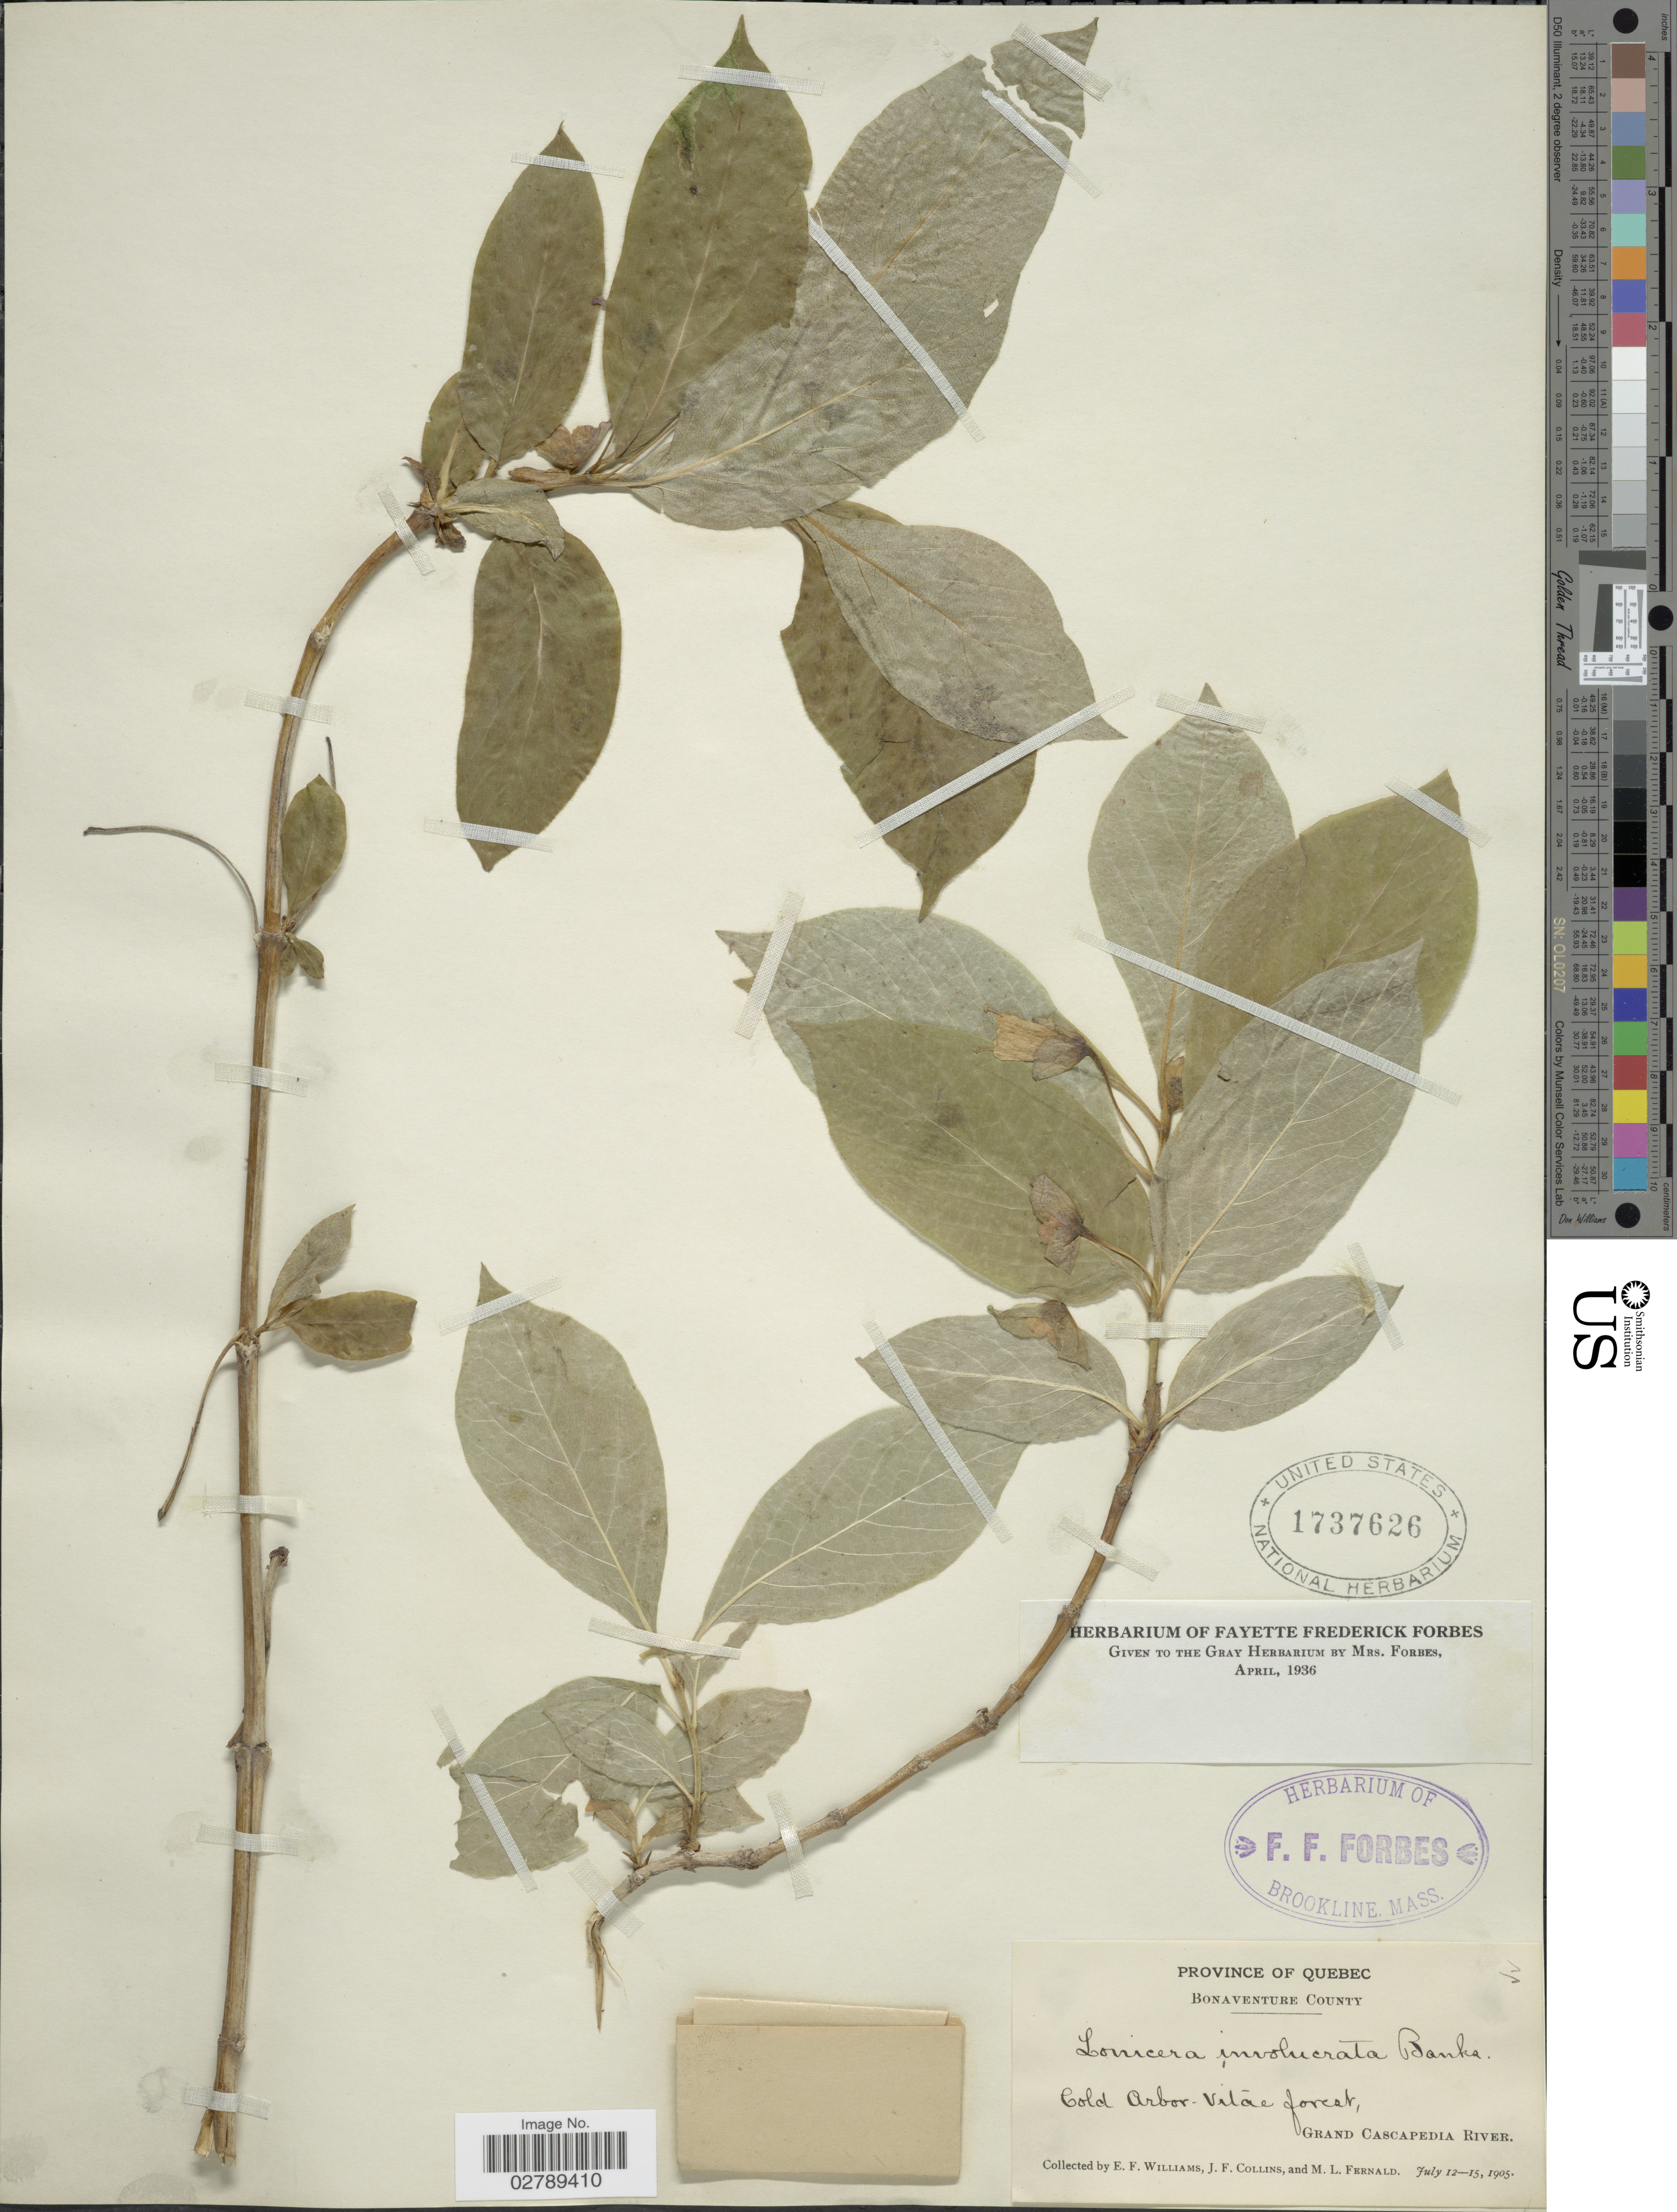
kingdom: Plantae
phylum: Tracheophyta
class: Magnoliopsida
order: Dipsacales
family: Caprifoliaceae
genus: Lonicera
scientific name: Lonicera involucrata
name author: (Richardson) Banks ex Spreng.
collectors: E. Williams, J. Collins & M. L. Fernald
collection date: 1905-07-12/1905-07-15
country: Canada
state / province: Quebec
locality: Bonaventure County. Cold Arbor-Vitae forest, Grand Cascapedia River.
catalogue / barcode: US 1737626